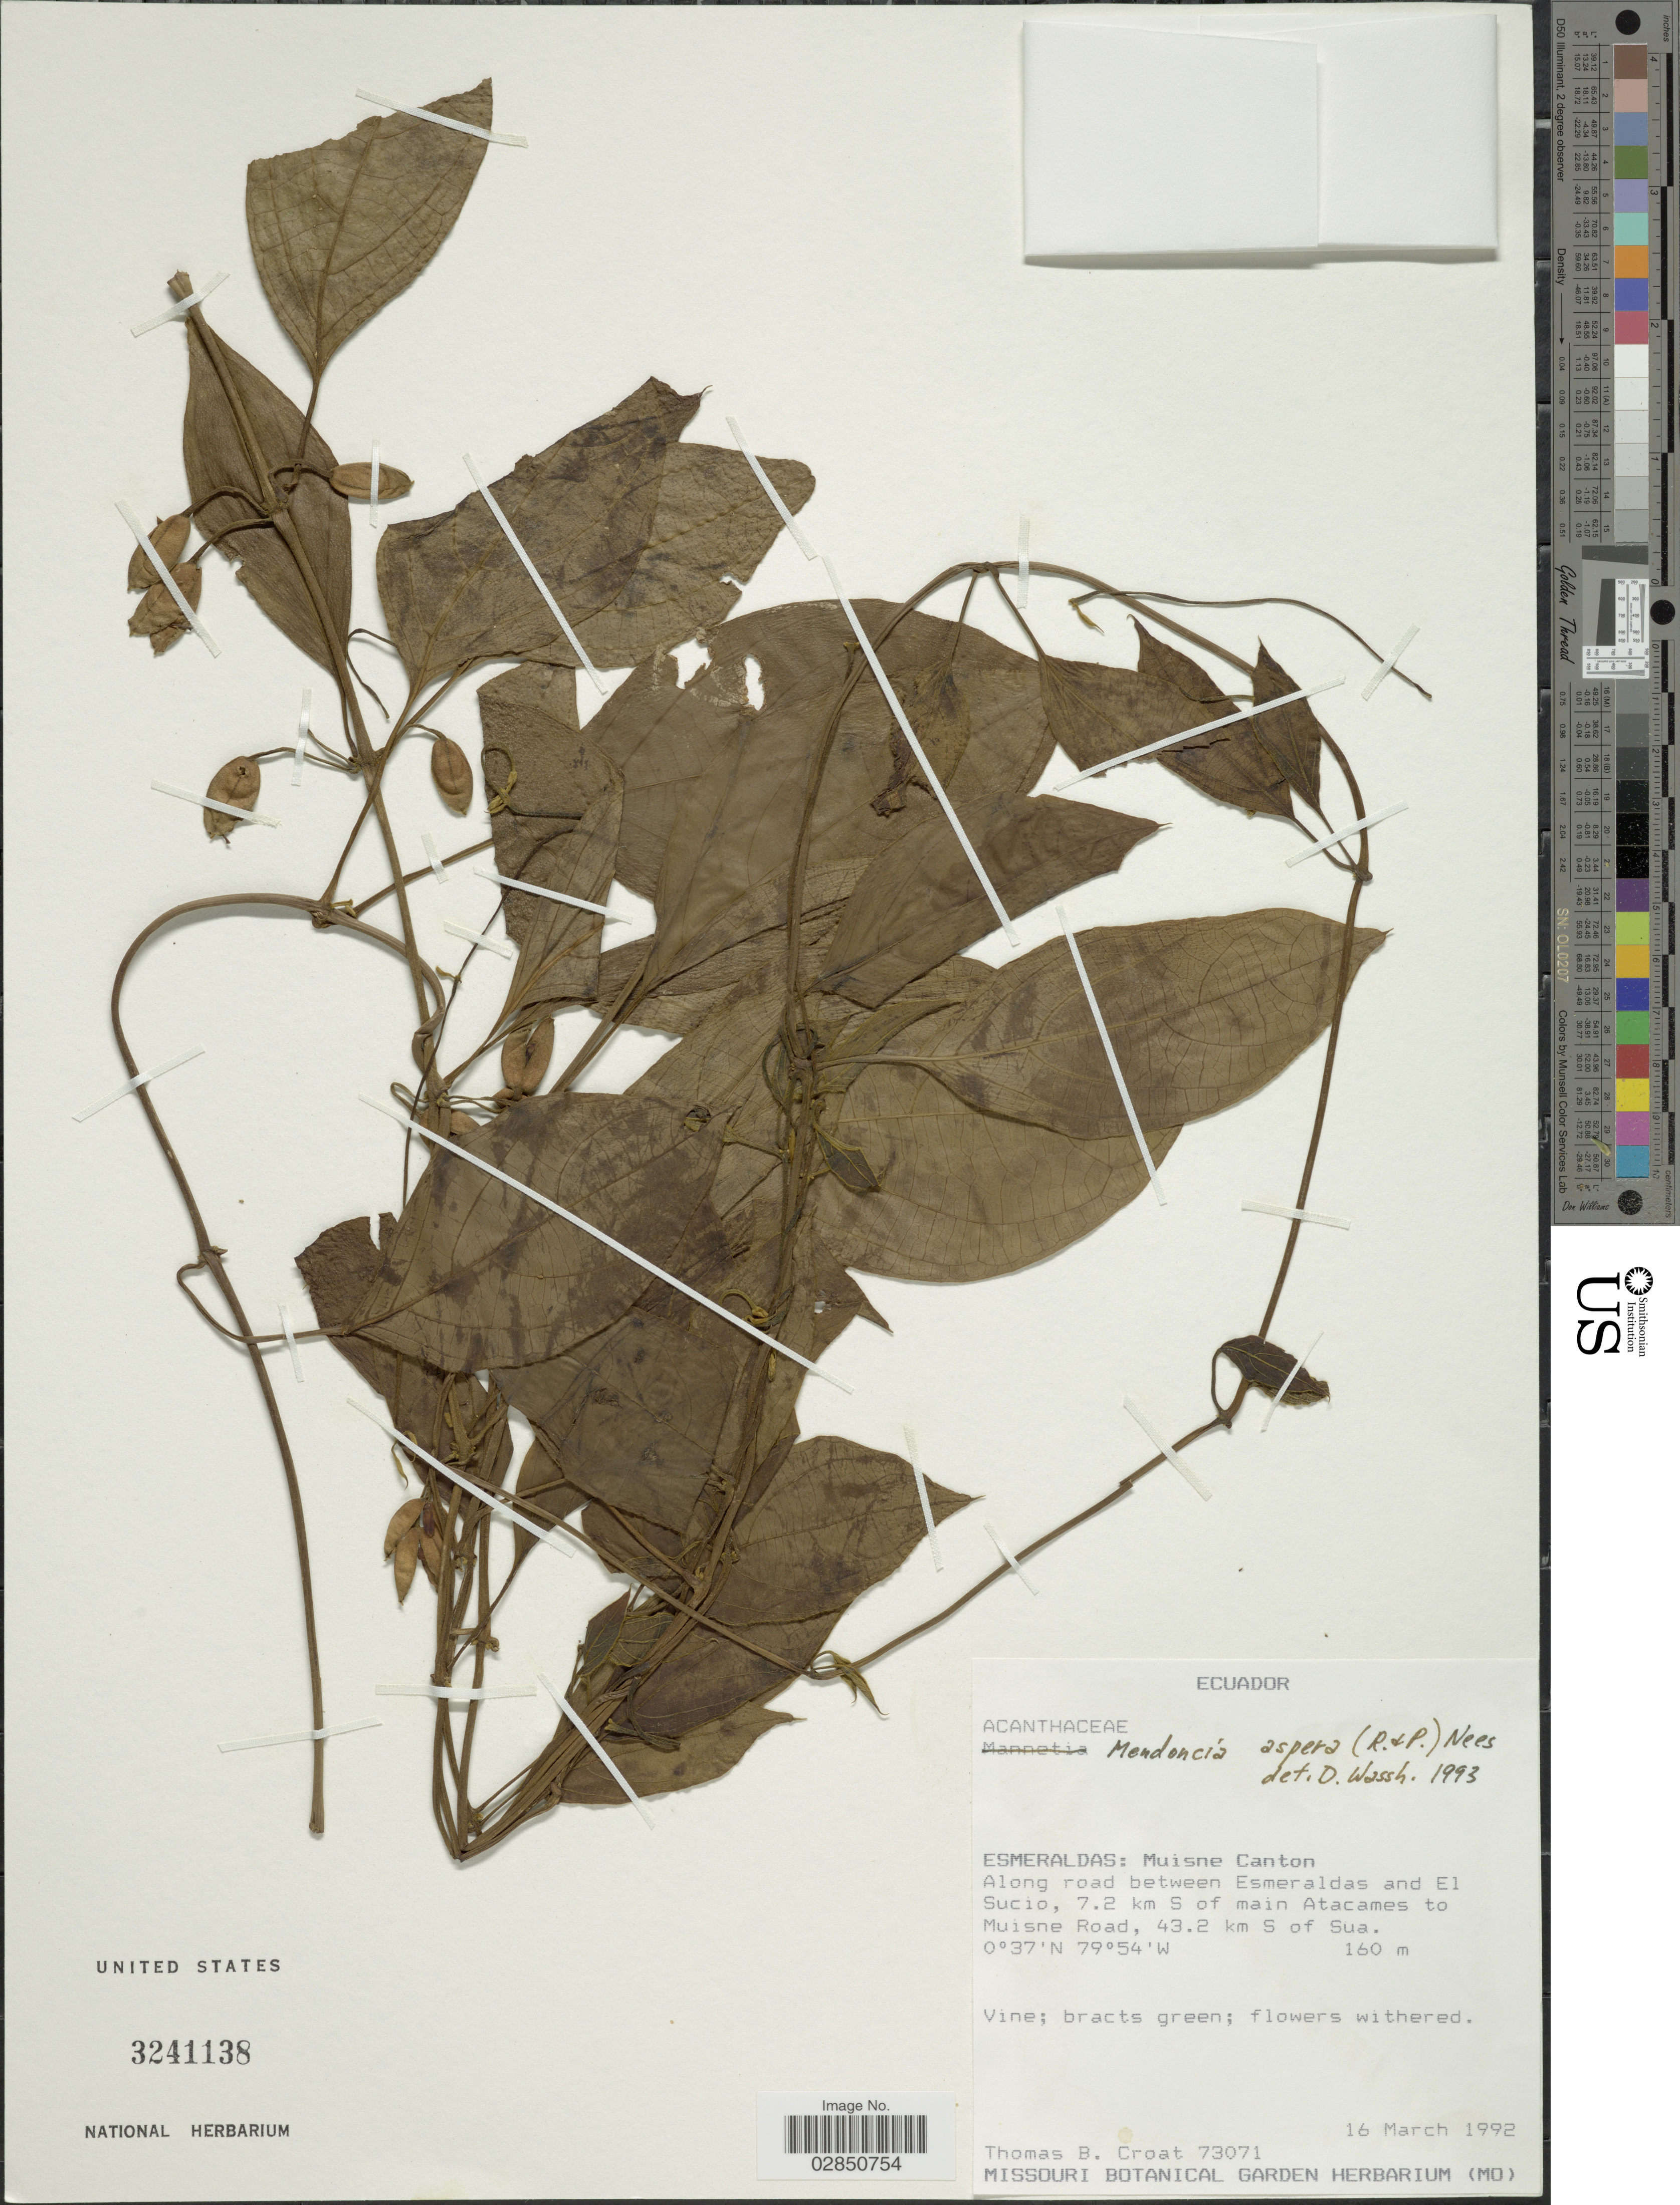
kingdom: Plantae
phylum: Tracheophyta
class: Magnoliopsida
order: Lamiales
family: Acanthaceae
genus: Mendoncia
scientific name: Mendoncia aspera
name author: (Ruiz & Pav.) Nees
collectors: T. B. Croat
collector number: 73071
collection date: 1992-03-16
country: Ecuador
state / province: Esmeraldas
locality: Muisne Canton. Along road between Esmeraldas and El Sucio, 7.2 km S of main Atacames to Muisne Road, 43.2 km S of Sua.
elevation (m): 160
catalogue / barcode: US 3241138